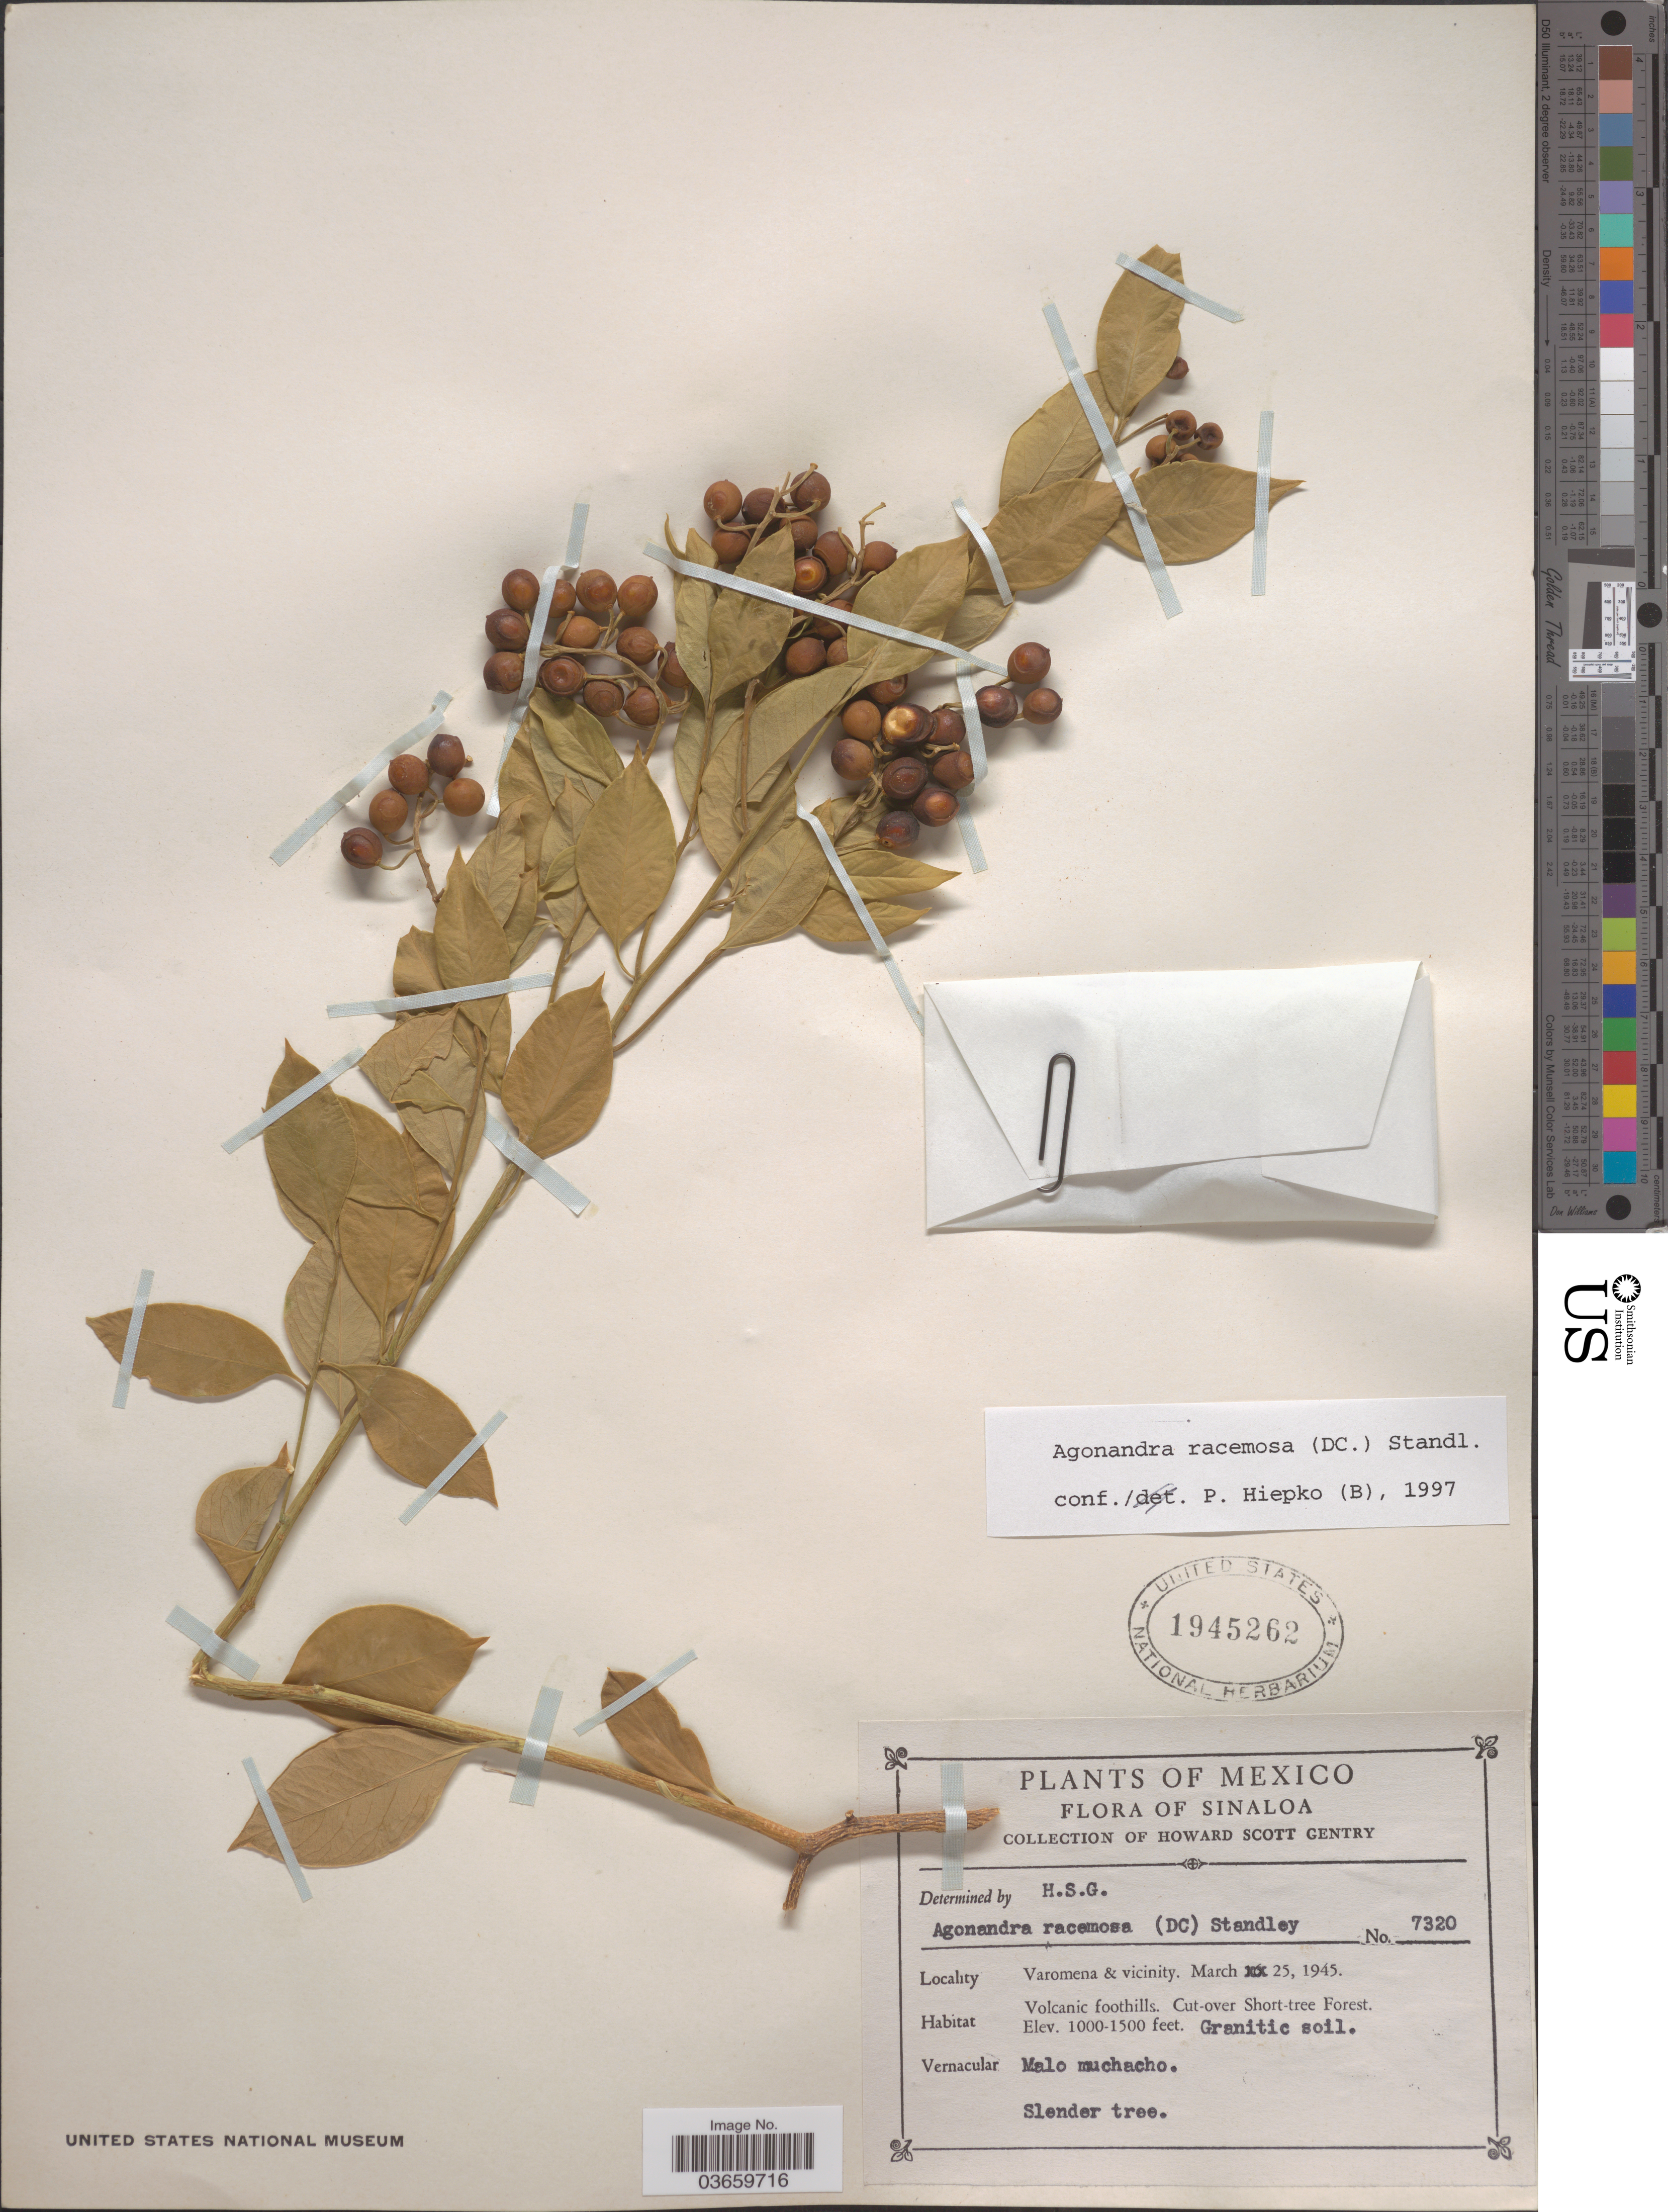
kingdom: Plantae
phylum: Tracheophyta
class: Magnoliopsida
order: Santalales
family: Opiliaceae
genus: Agonandra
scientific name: Agonandra racemosa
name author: (DC.) Standl.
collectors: H. S. Gentry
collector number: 7320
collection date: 1945-03-25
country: Mexico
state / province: Sinaloa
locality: Varomena & vicinity.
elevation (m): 305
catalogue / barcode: US 1945262